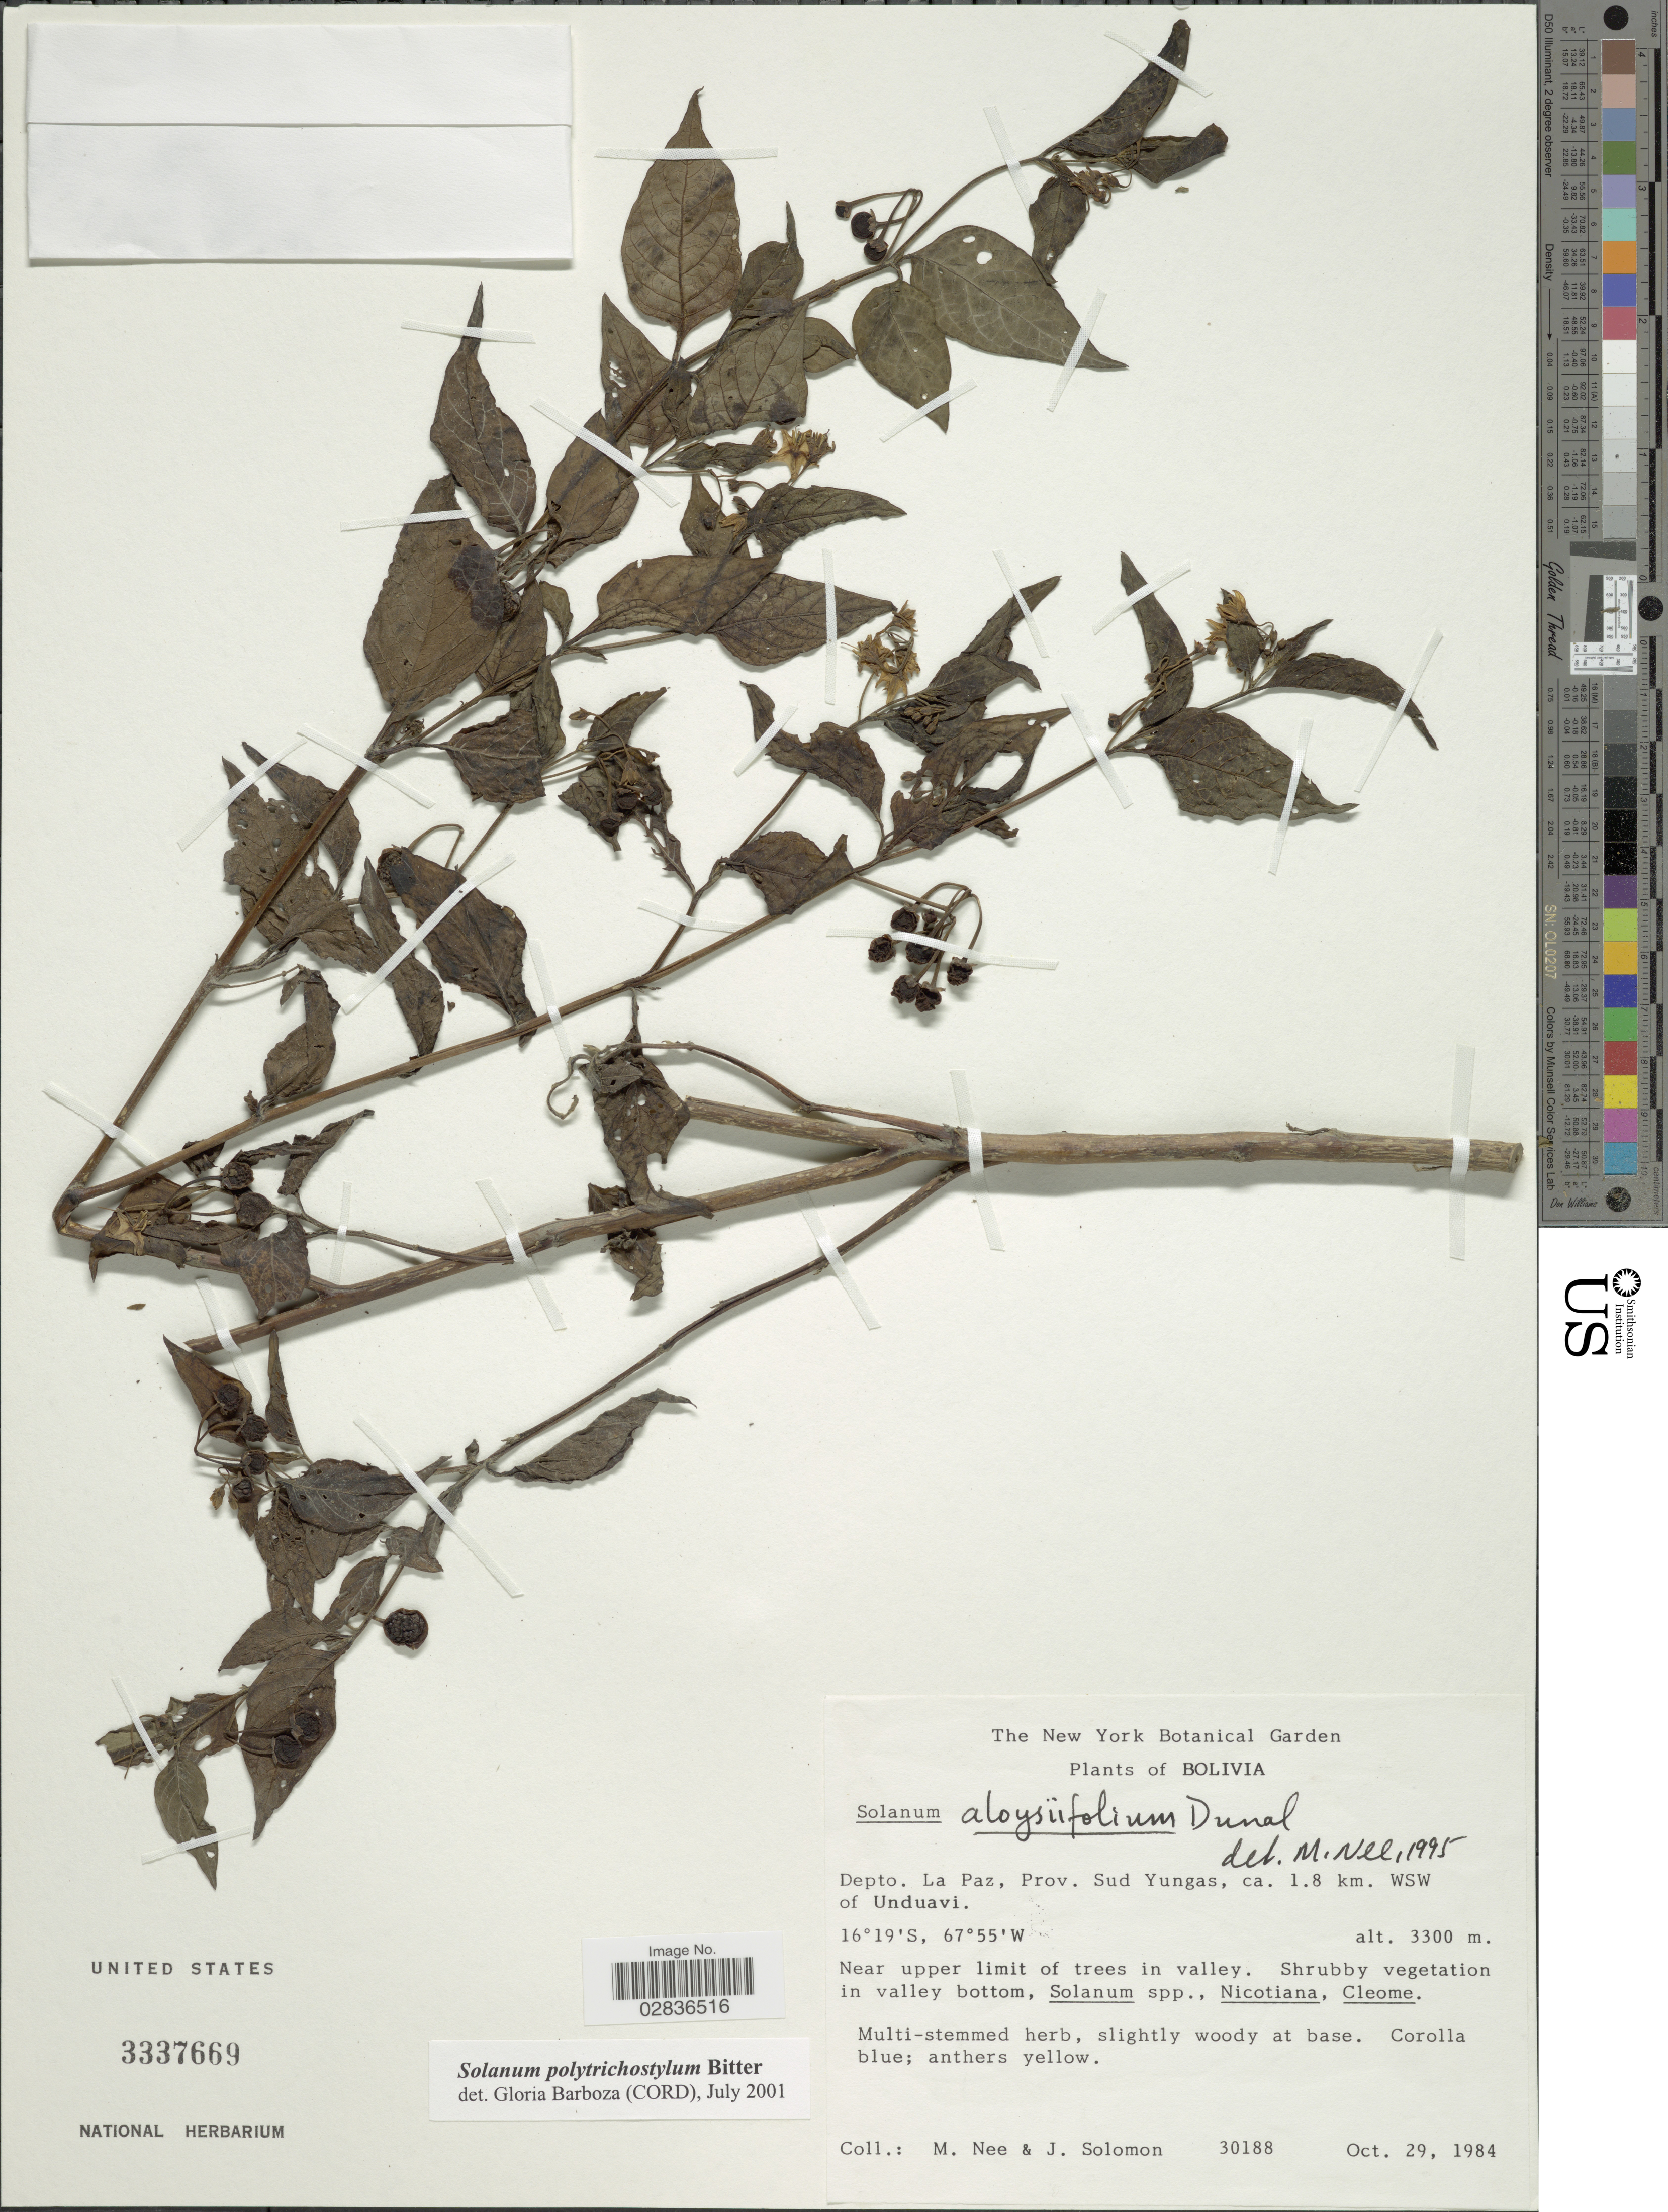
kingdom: Plantae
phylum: Tracheophyta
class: Magnoliopsida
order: Solanales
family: Solanaceae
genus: Solanum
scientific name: Solanum polytrichostylum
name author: Bitter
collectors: M. Nee & J. Solomon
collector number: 30188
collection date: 1984-10-29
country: Bolivia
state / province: La Paz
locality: Depto. La Paz, Prov. Sud Yungas, ca. 1.8 km. WSW of Unduavi.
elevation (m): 3300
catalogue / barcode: US 3337669